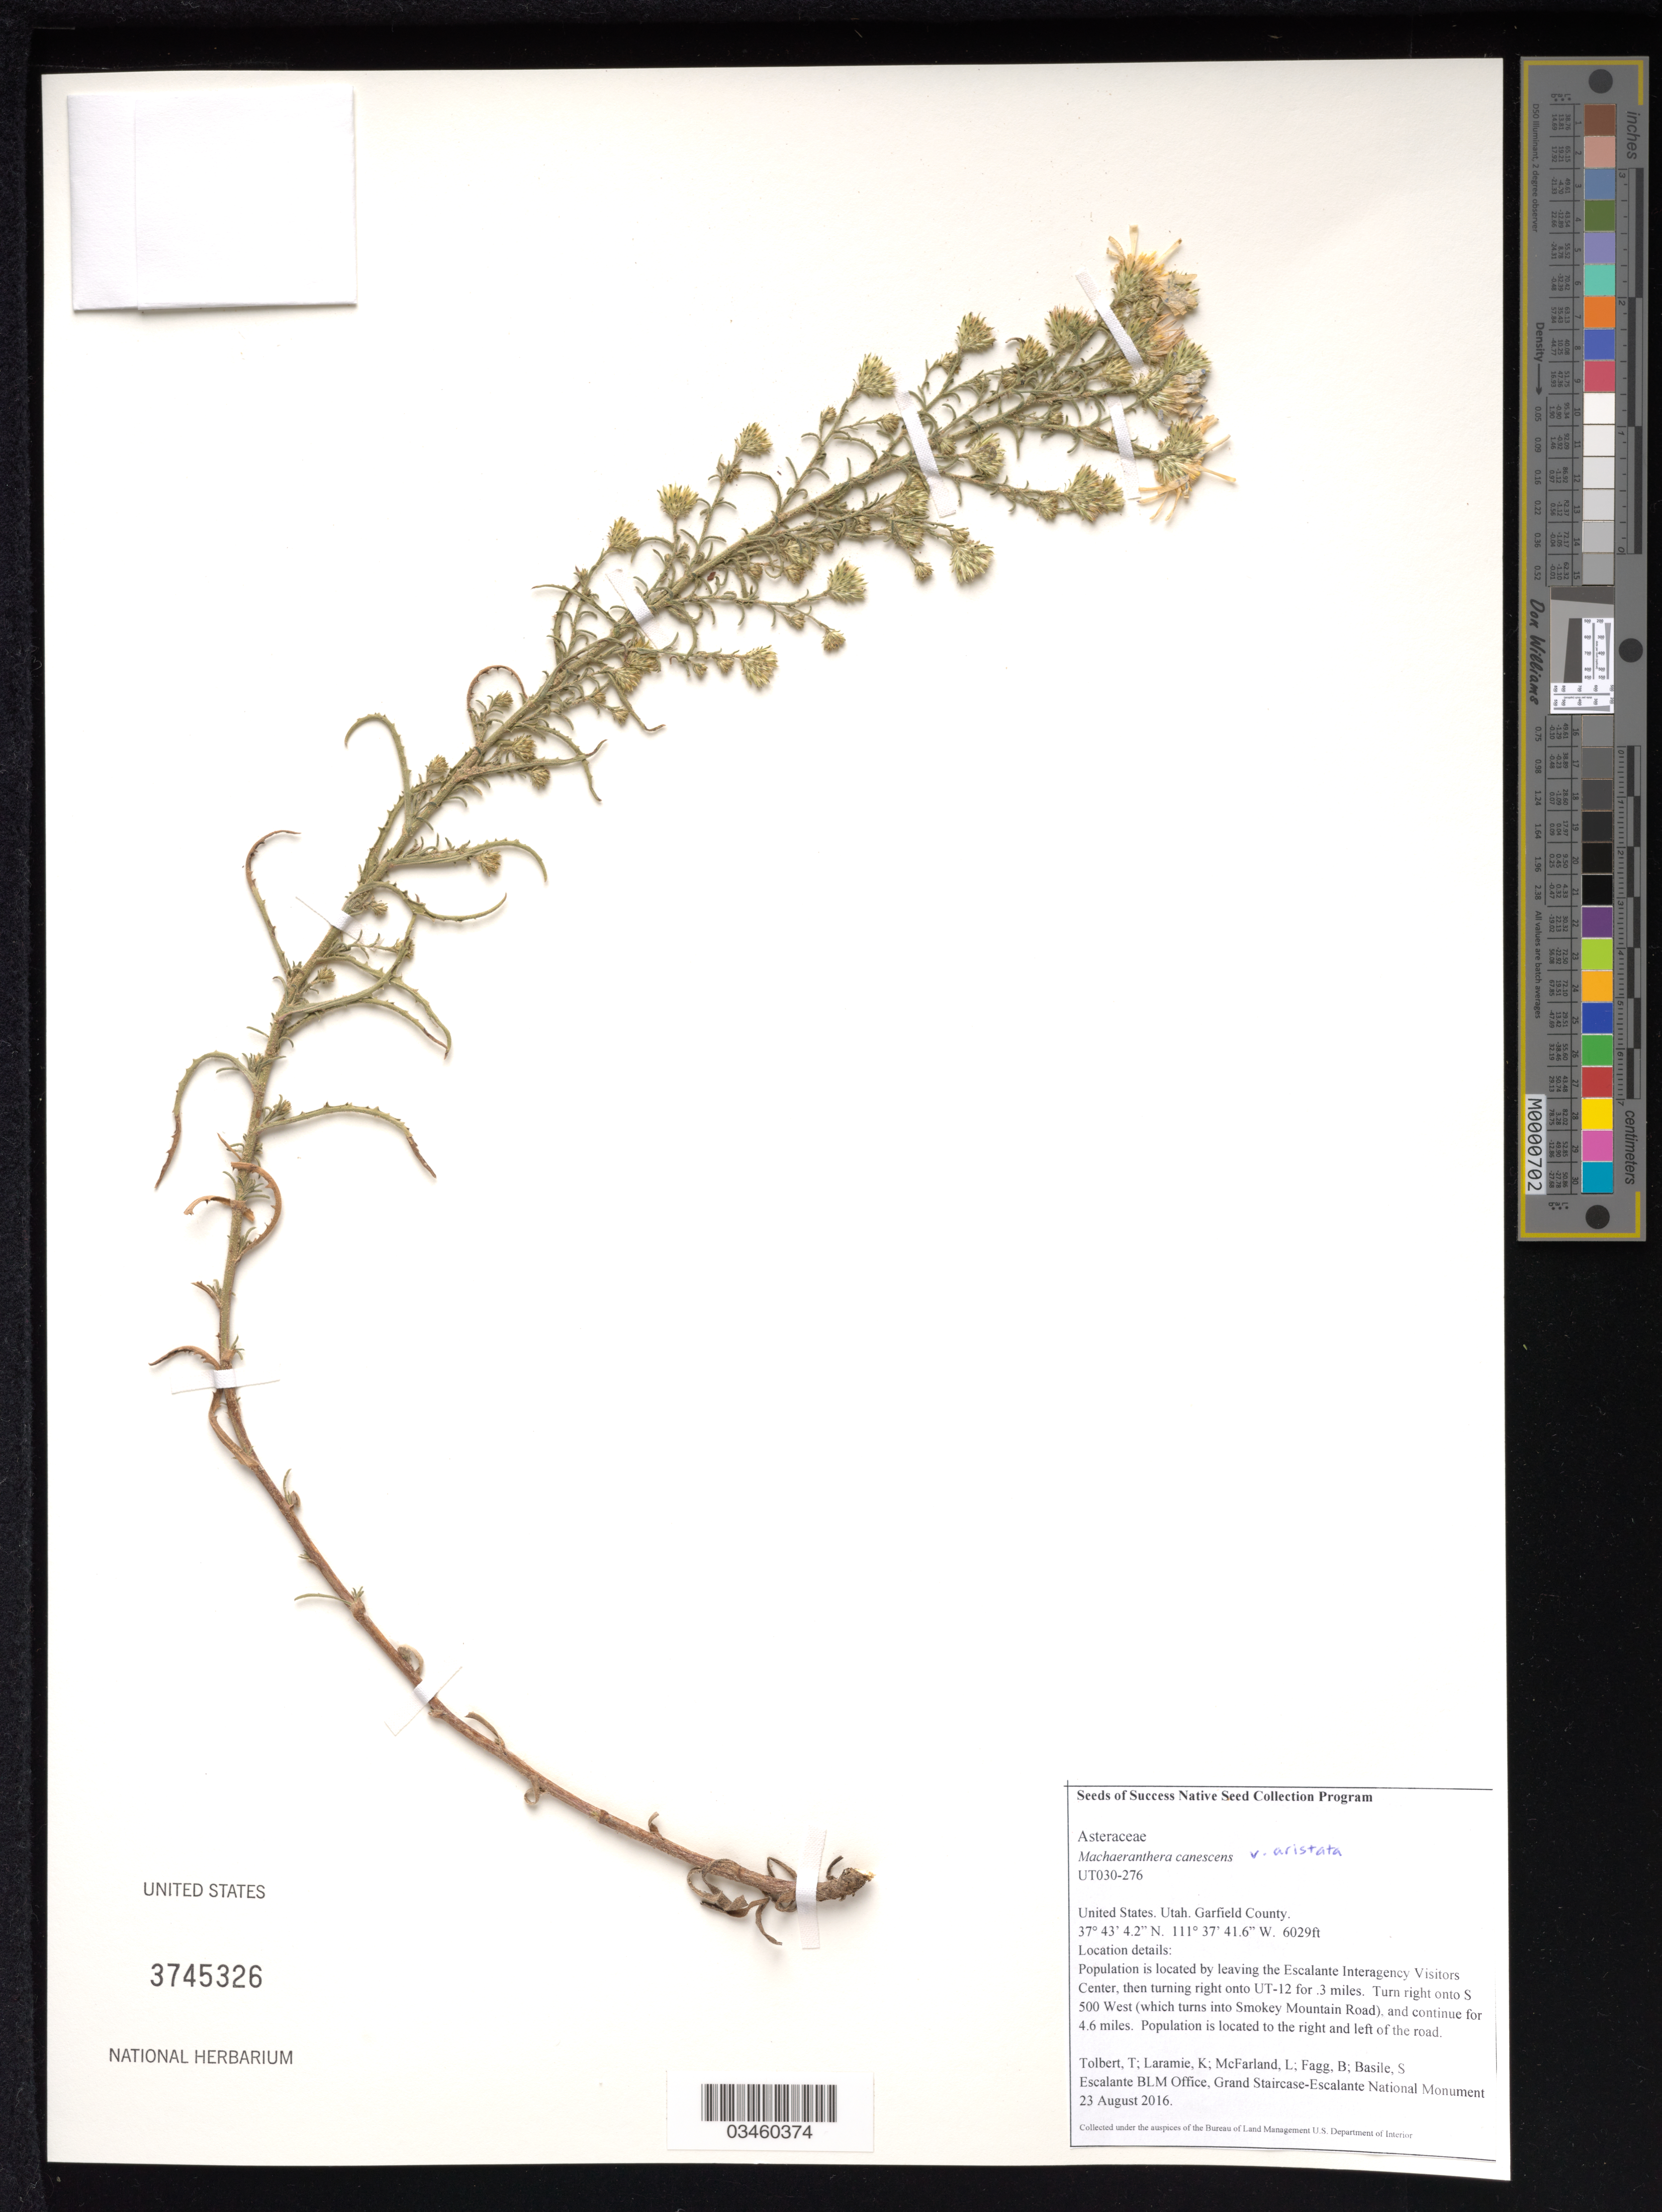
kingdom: Plantae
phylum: Tracheophyta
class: Magnoliopsida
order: Asterales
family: Asteraceae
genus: Machaeranthera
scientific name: Machaeranthera canescens var. aristata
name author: (Eastw.) B.L. Turner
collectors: T. Tolbert, K. Laramie, L. McFarland, B. Fagg & S. Basile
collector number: UT030-276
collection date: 2016-08-23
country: United States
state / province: Utah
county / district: Garfield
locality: Smokey Mountain Road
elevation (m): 1838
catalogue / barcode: US 3745326